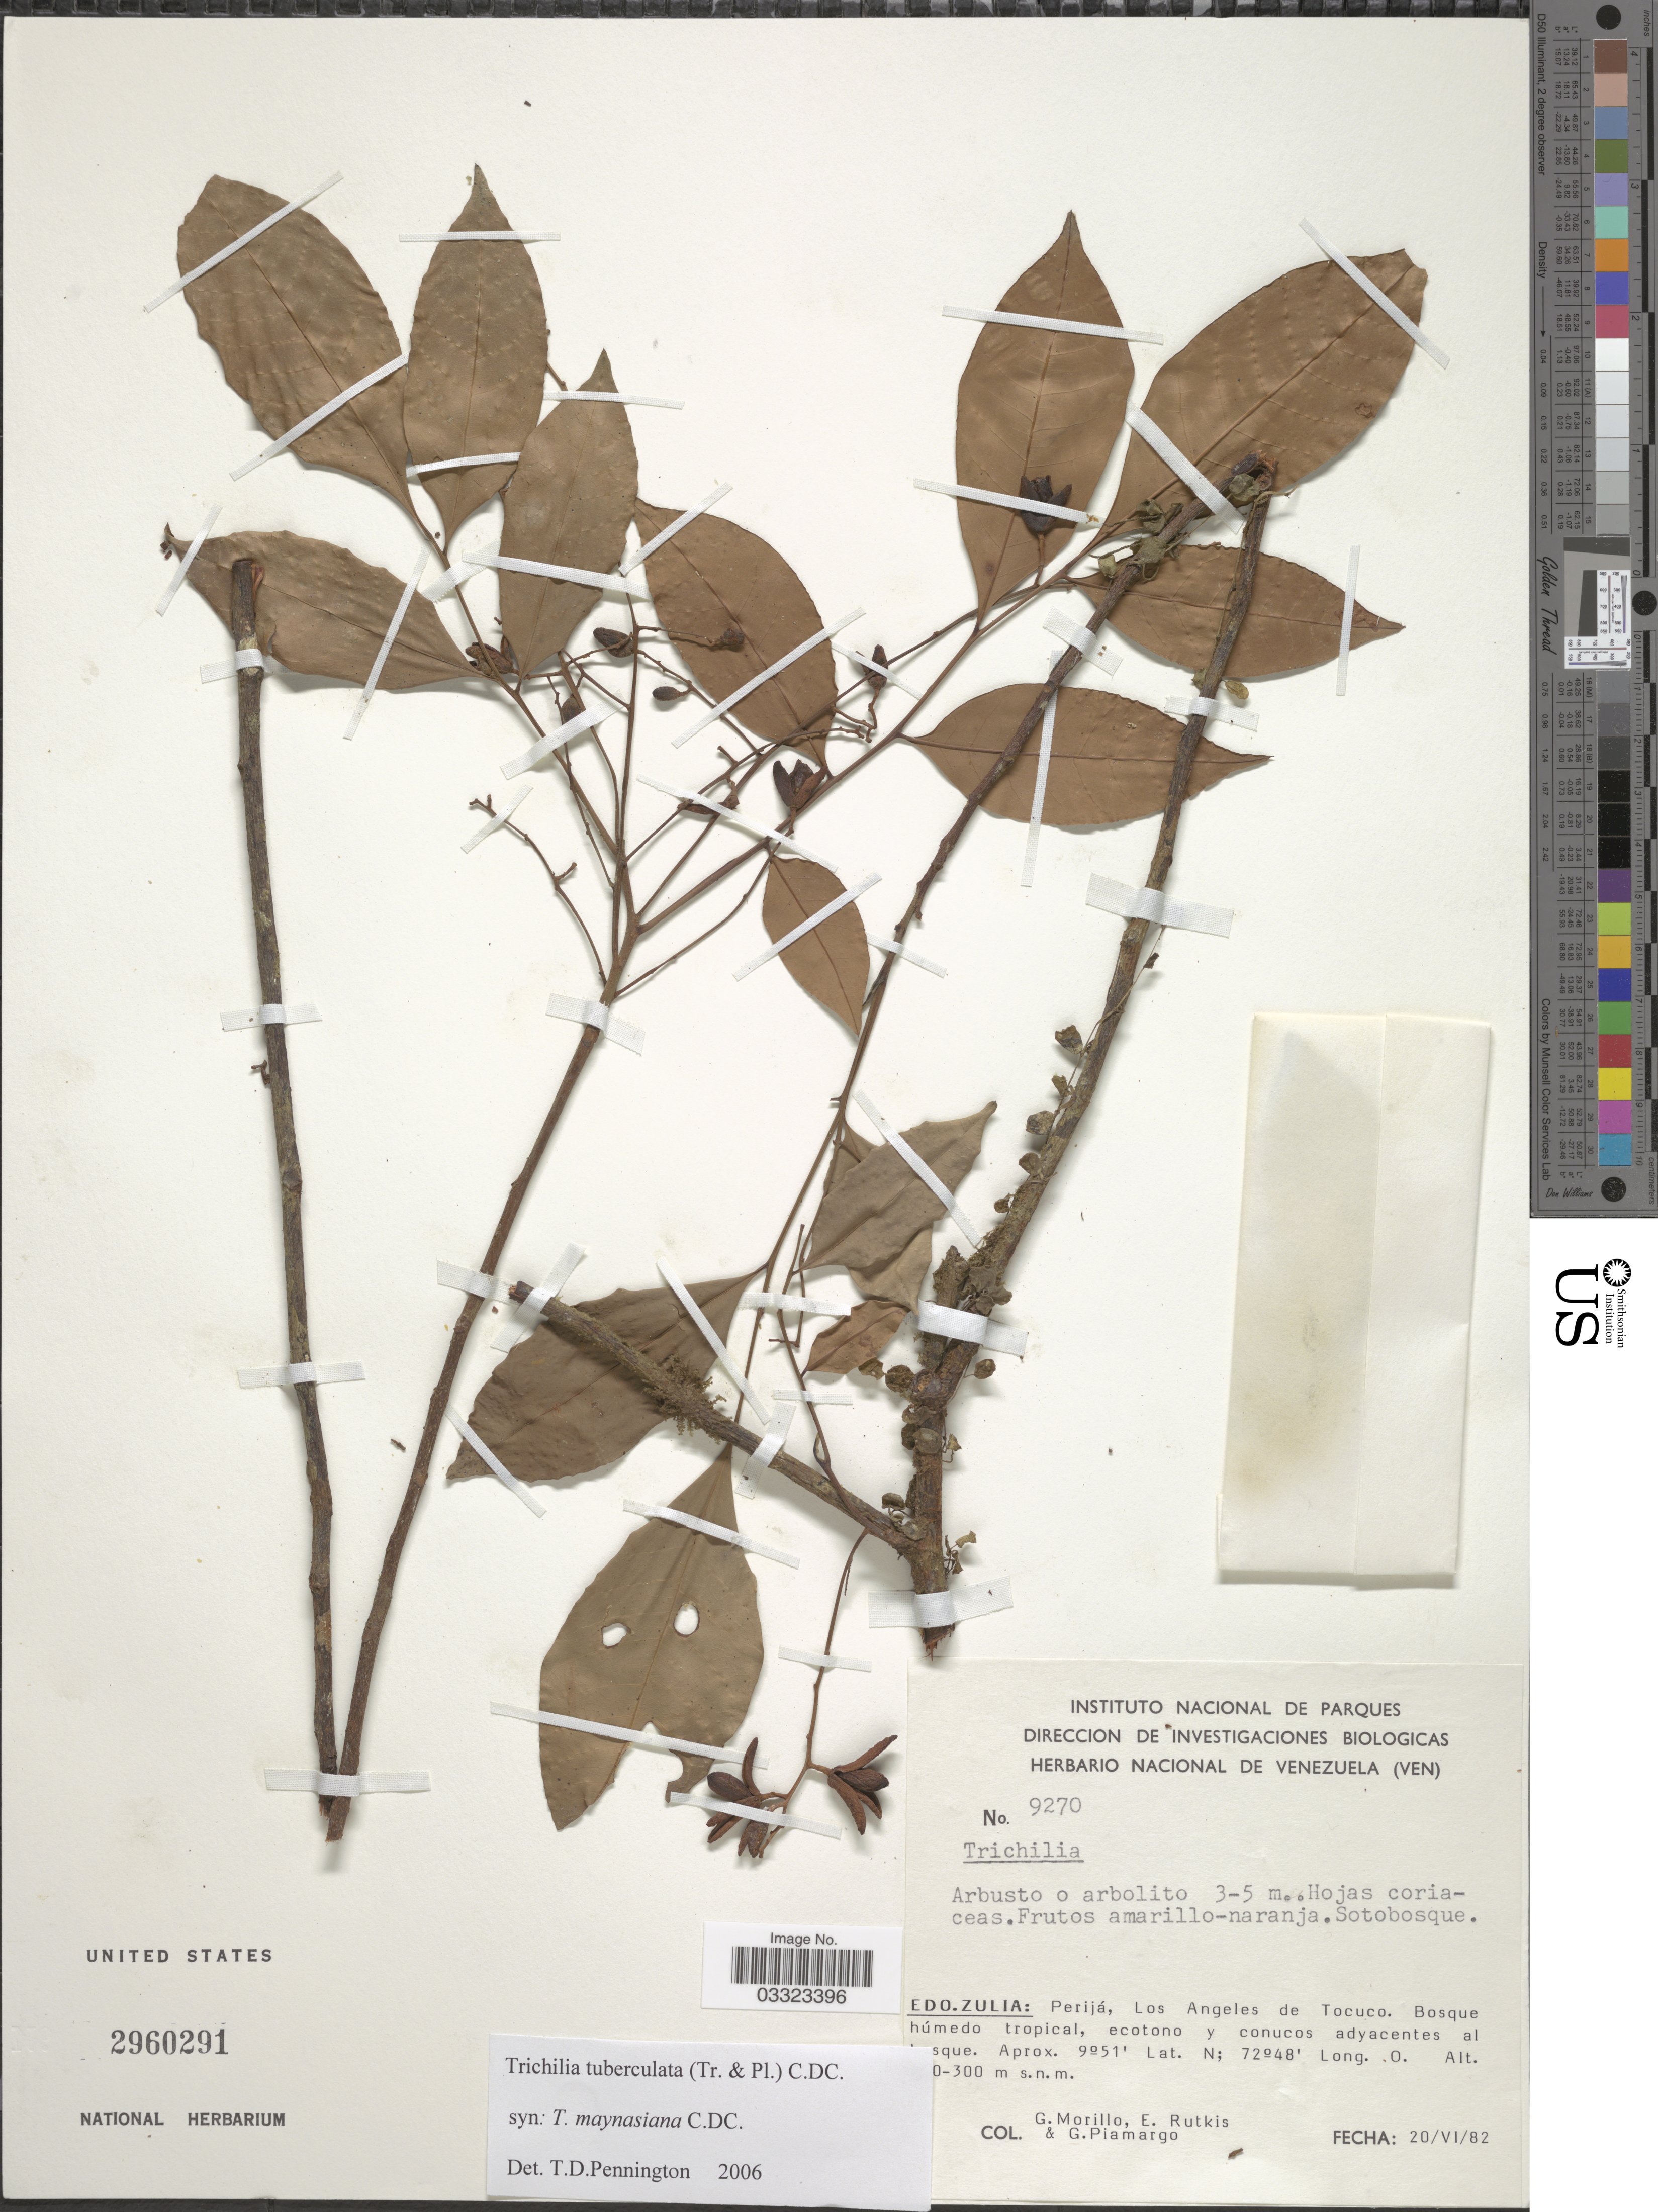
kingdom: Plantae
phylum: Tracheophyta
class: Magnoliopsida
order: Sapindales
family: Meliaceae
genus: Trichilia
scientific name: Trichilia tuberculata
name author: (Triana & Planch.) C. DC.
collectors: G. Morillo, E. Rutkis & G. Piamargo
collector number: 9270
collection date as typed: Transcribed d/m/y: 20/6/82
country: Venezuela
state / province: Zulia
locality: Perijá, Los Angeles de Tocuco.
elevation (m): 100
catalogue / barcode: US 2960291